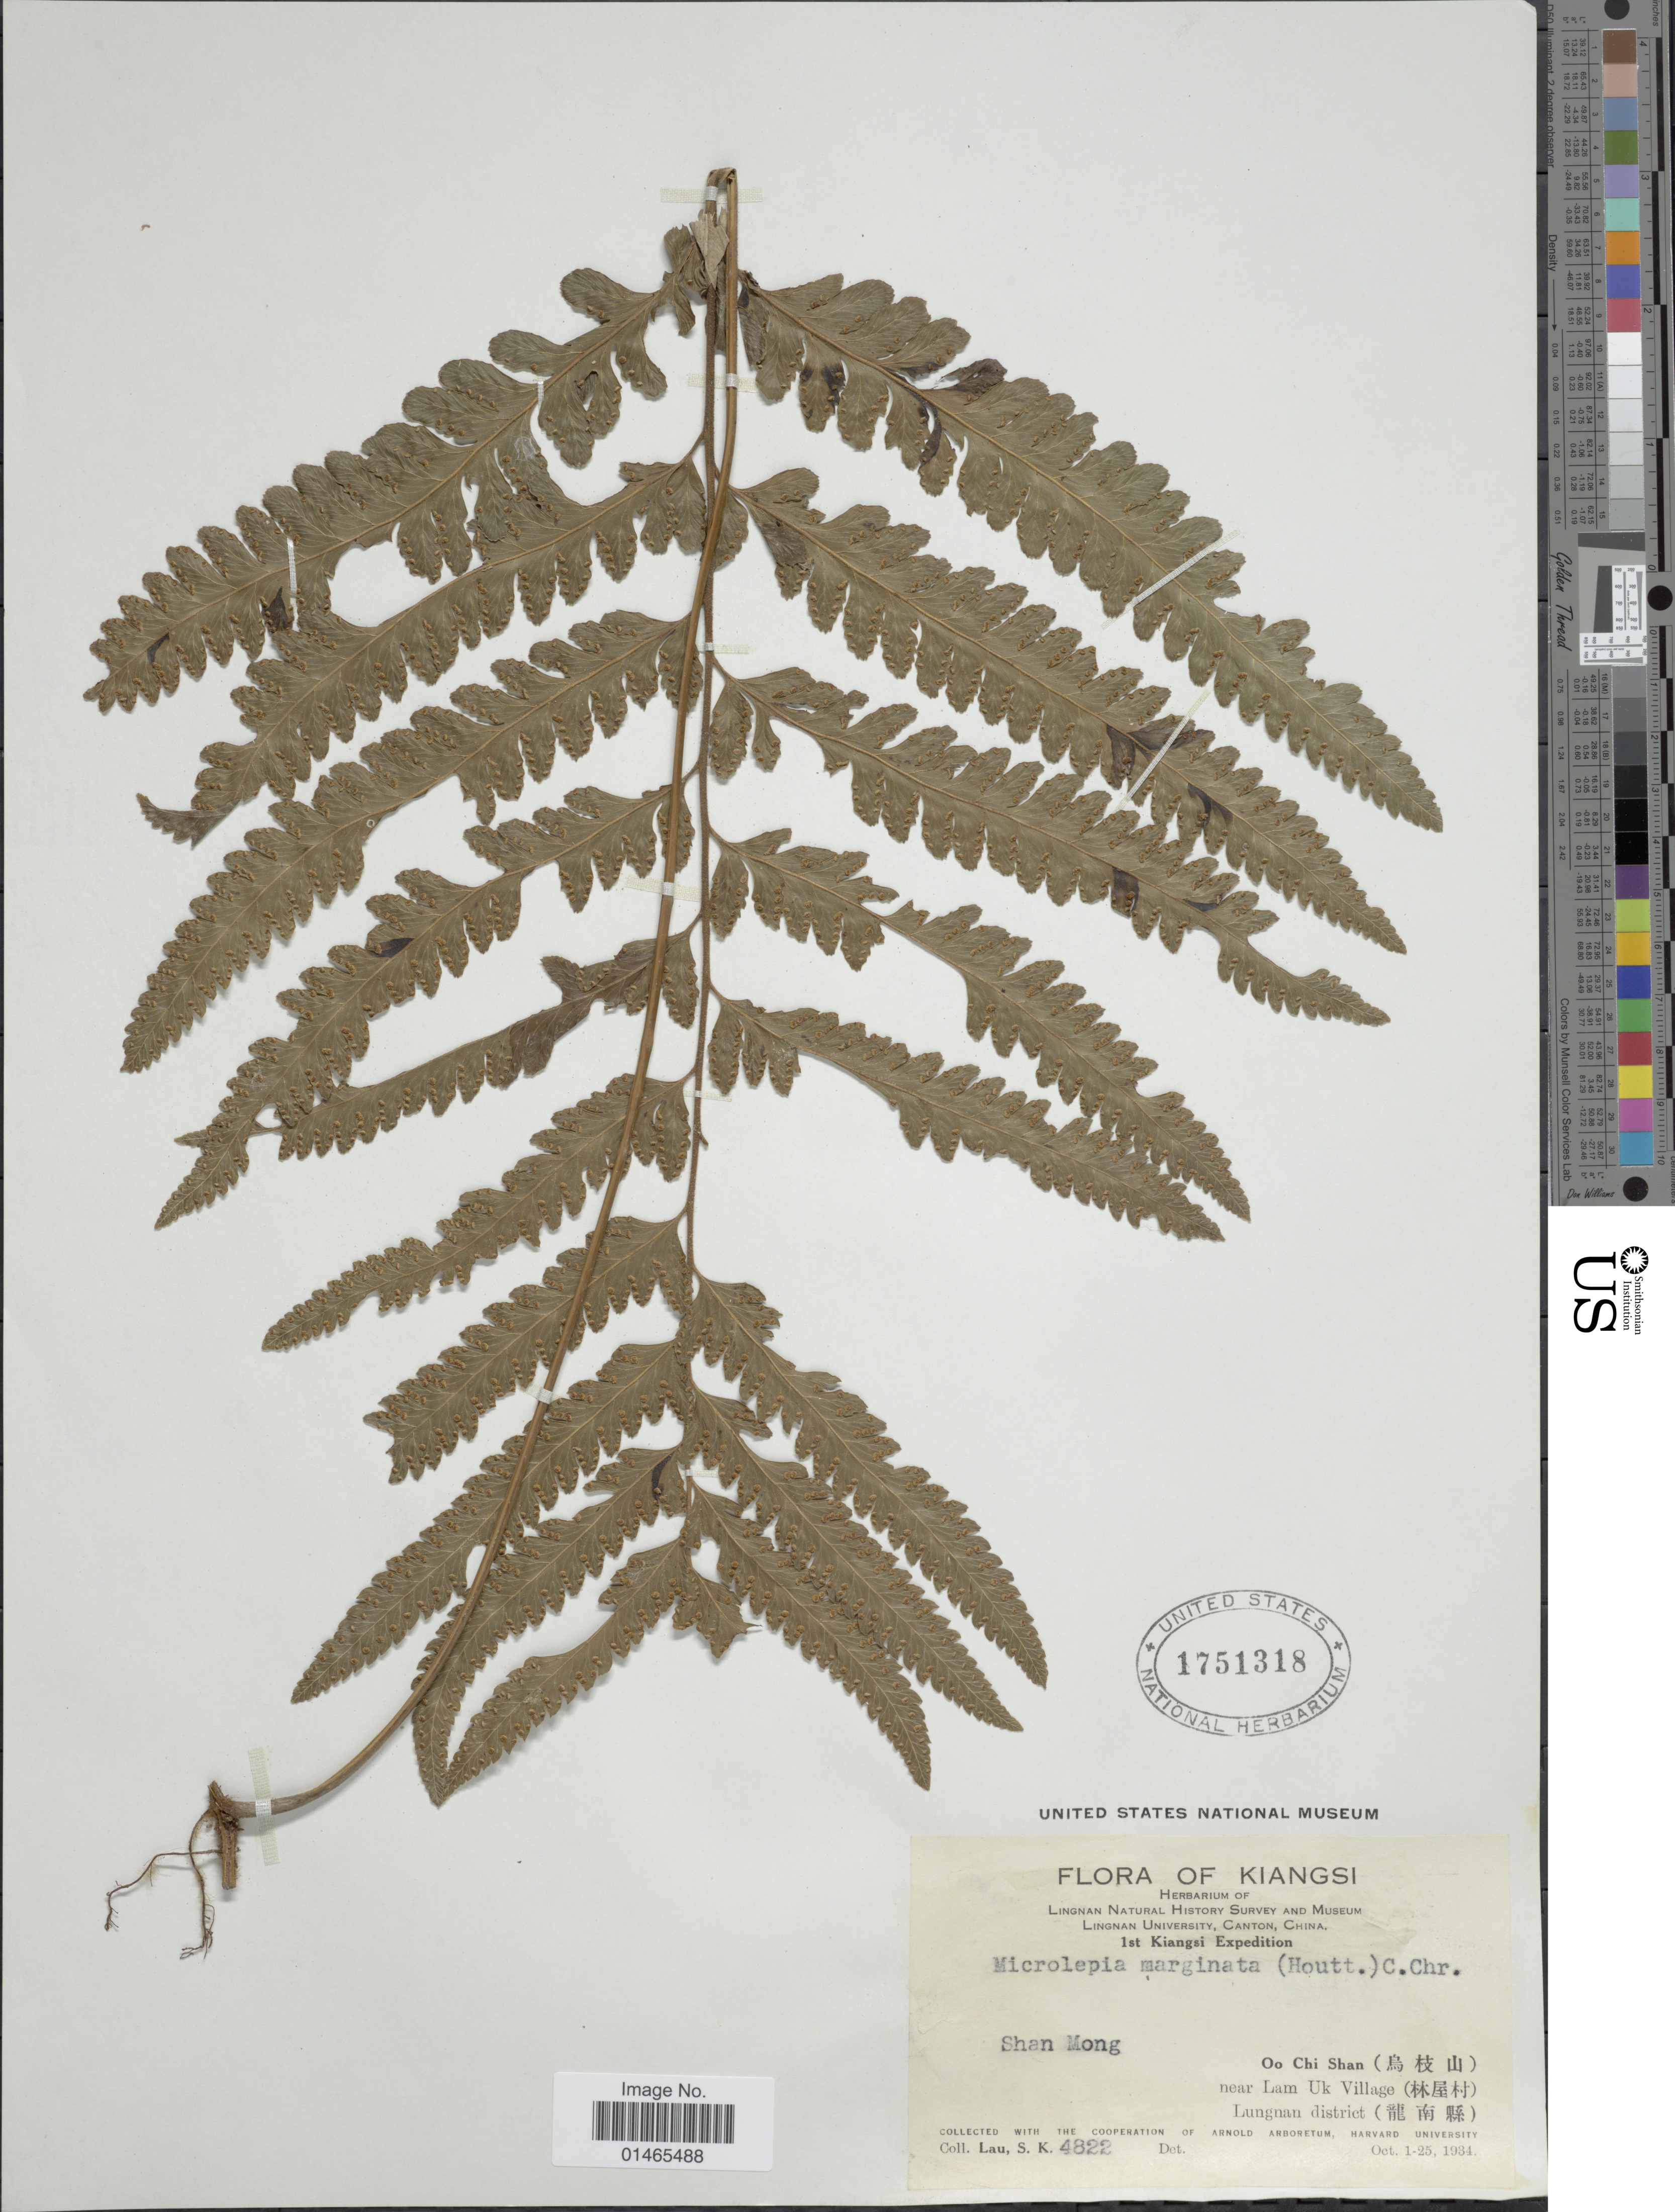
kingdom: Plantae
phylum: Tracheophyta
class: Polypodiopsida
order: Polypodiales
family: Dennstaedtiaceae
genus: Microlepia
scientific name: Microlepia marginata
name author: (Houtt.) C. Chr.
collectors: S. K. Lau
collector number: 4822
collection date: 1934-10-01/1934-10-25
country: China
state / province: Jiangxi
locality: Kiangsi, Shan Mong, Oo Chi Shan, near Lam Uk Village, Lungman district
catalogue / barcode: US 1751318